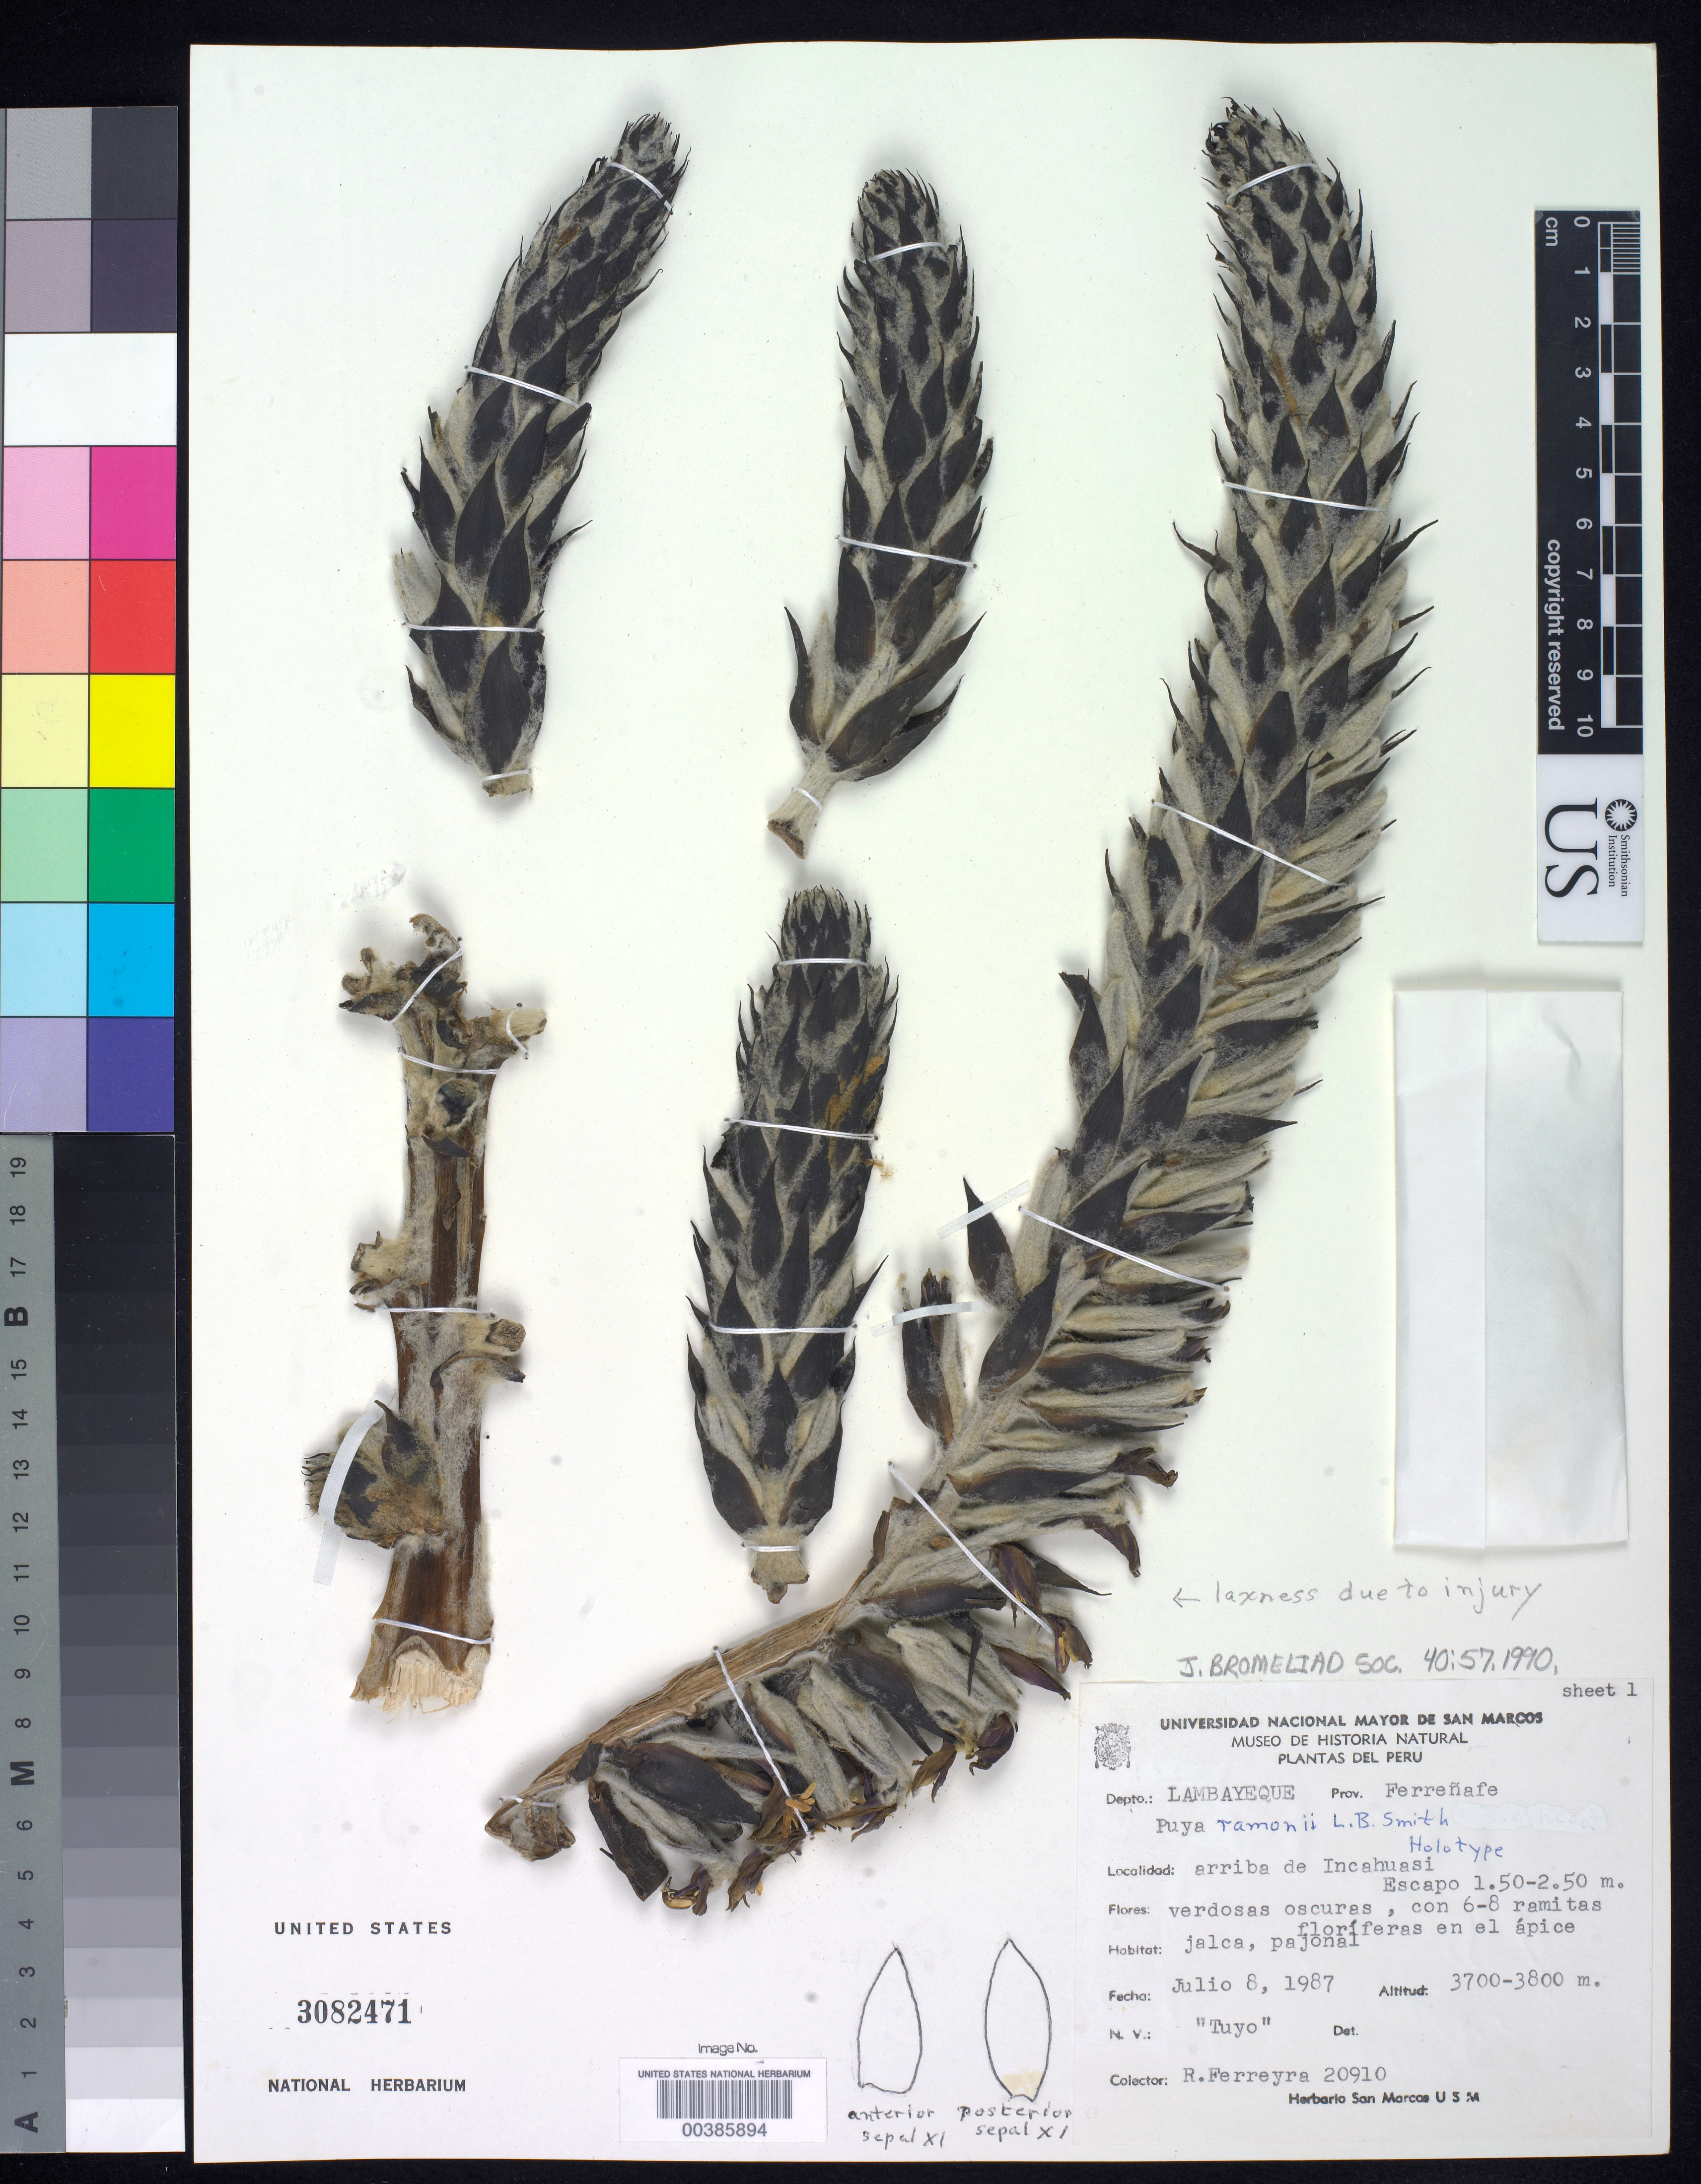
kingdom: Plantae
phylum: Tracheophyta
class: Liliopsida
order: Poales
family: Bromeliaceae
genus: Puya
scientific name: Puya ramonii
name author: L.B. Sm.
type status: Holotype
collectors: R. A. Ferreyra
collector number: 20910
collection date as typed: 08 Jul 1987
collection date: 1987-07-08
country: Peru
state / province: Lambayeque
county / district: Ferreñafe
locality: Arriba de Incahuasi.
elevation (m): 3700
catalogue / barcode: US 3082471